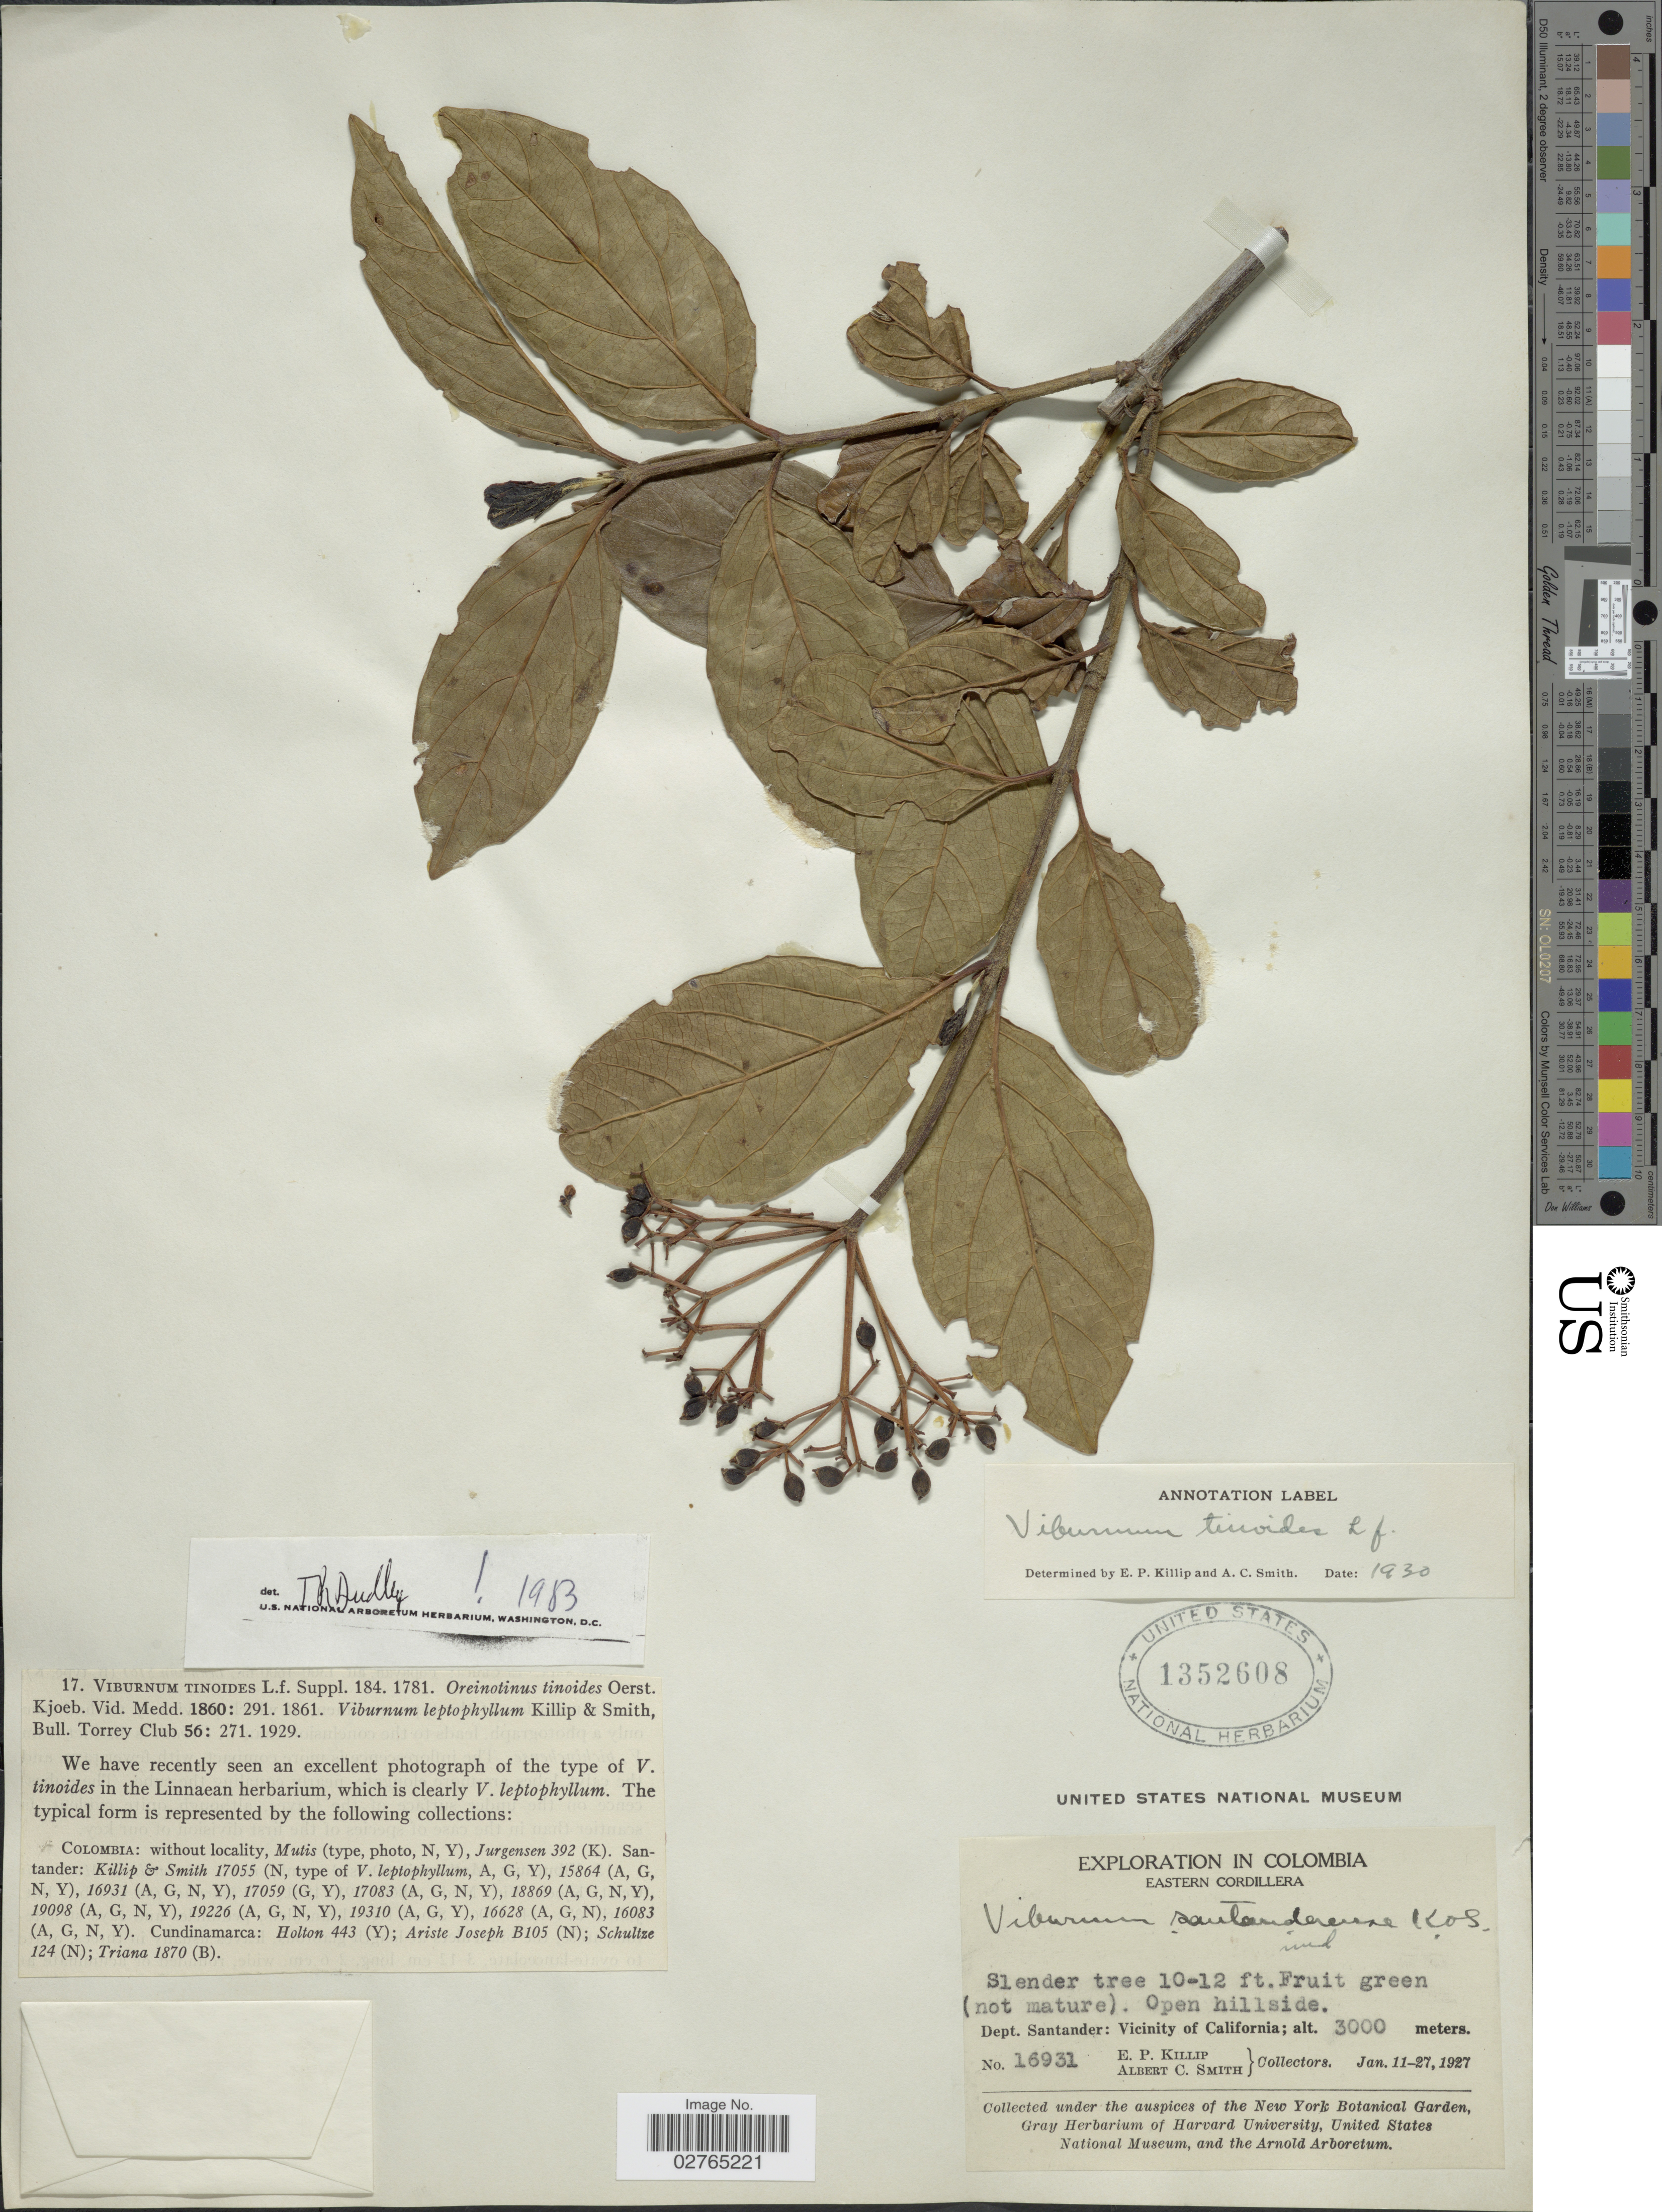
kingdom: Plantae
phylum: Tracheophyta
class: Magnoliopsida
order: Dipsacales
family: Viburnaceae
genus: Viburnum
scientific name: Viburnum tinoides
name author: L. f.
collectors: E. P. Killip & A. C. Smith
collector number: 16931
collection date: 1927-01-11/1927-01-27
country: Colombia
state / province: Santander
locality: Eastern Cordillera. Dept. Santander: Vicinity of California.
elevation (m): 3000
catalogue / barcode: US 1352608